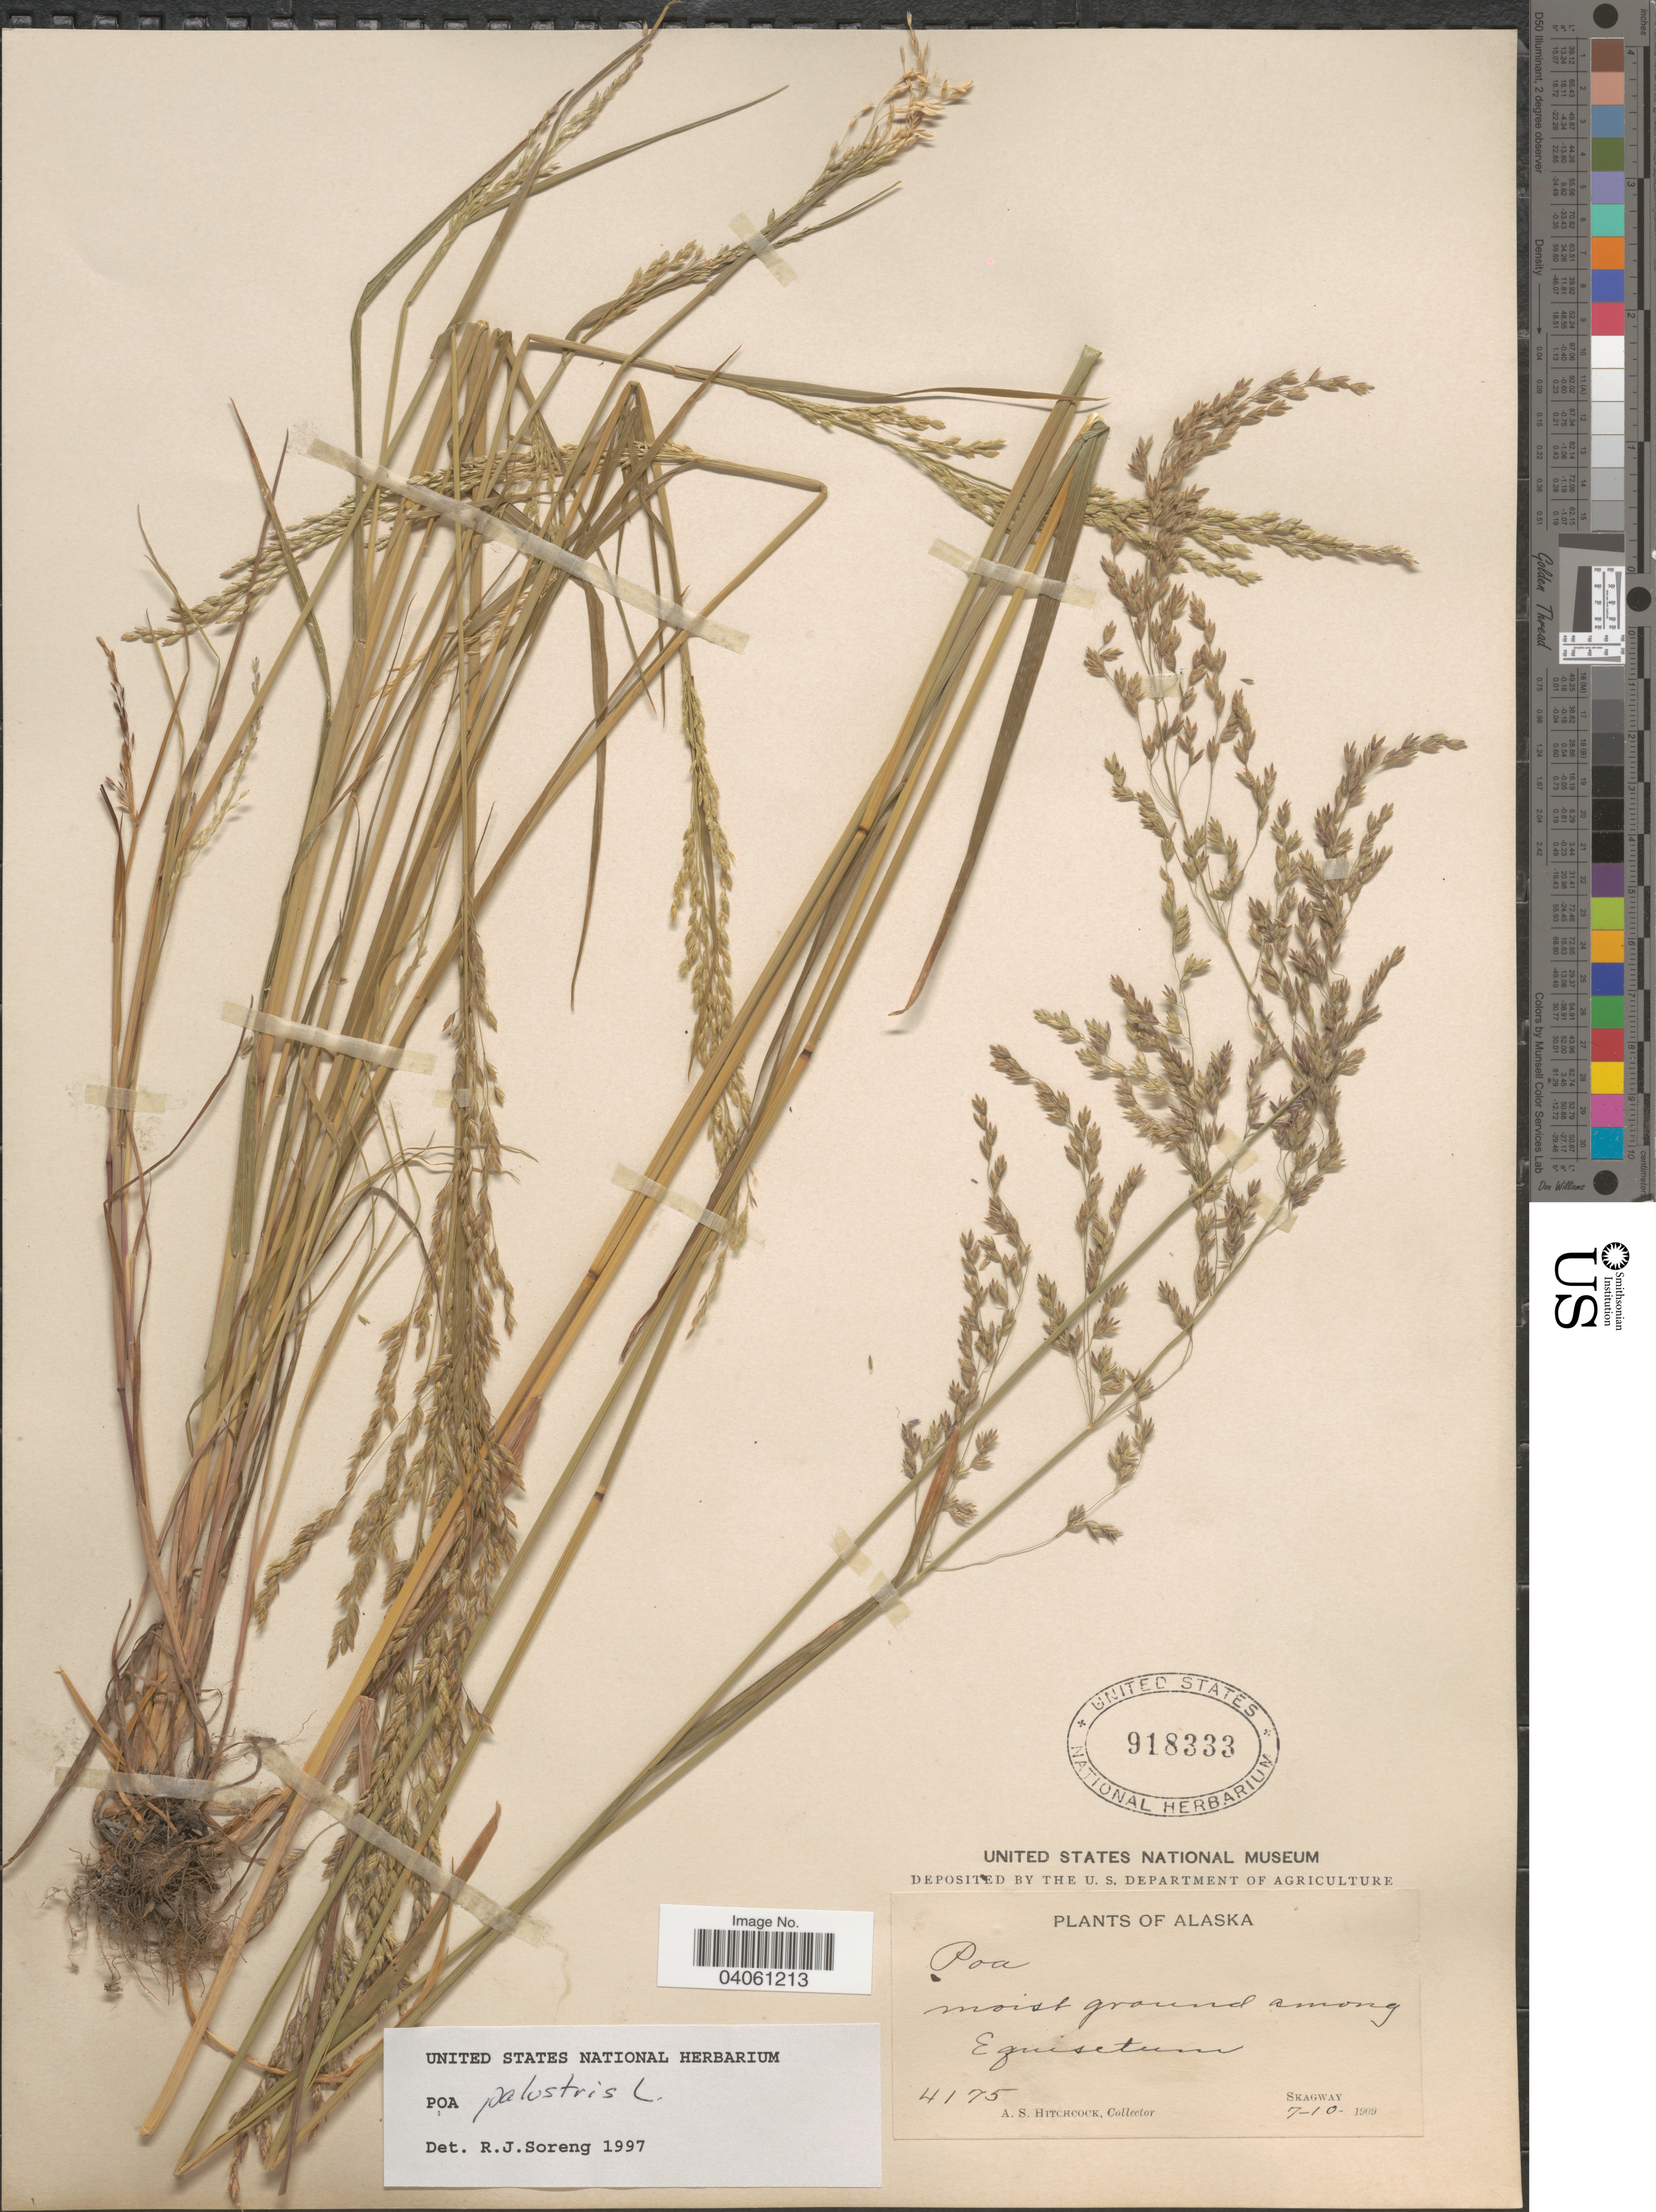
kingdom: Plantae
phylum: Tracheophyta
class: Liliopsida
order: Poales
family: Poaceae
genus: Poa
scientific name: Poa palustris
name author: L.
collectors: A. S. Hitchcock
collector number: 4175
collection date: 1909-07-10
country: United States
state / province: Alaska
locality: Skagway.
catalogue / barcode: US 918333